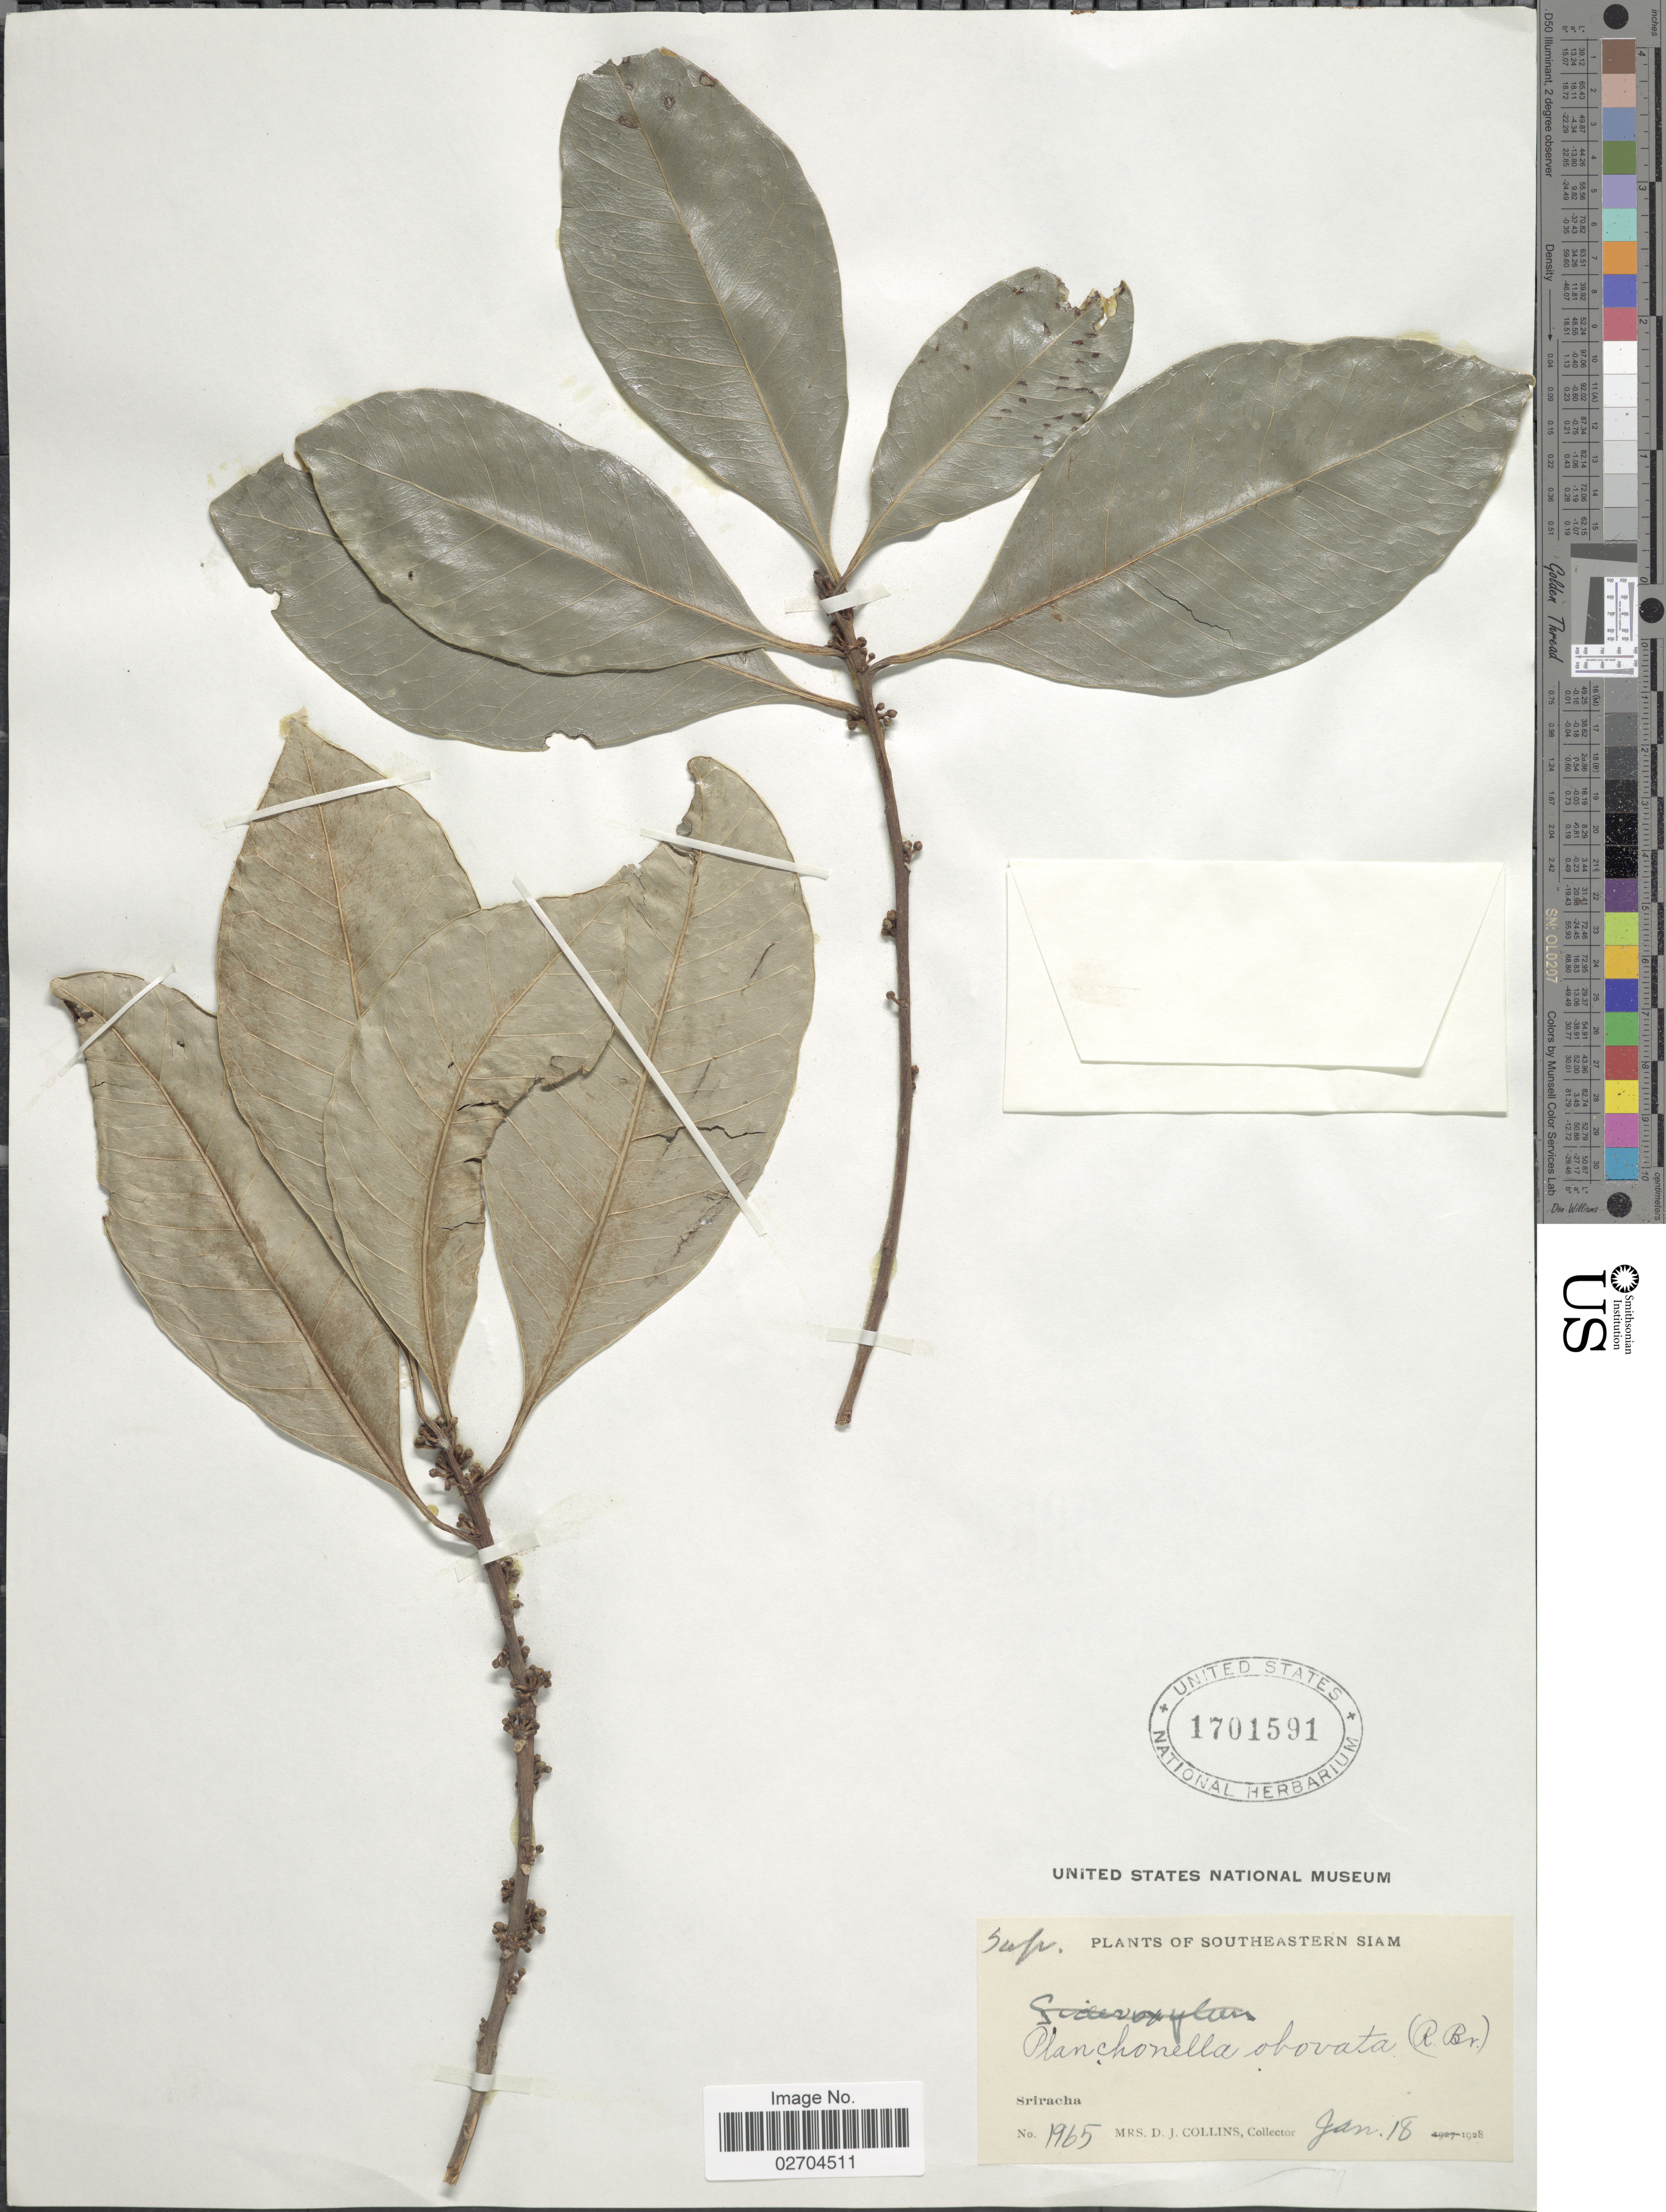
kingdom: Plantae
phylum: Tracheophyta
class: Magnoliopsida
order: Ericales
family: Sapotaceae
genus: Planchonella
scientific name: Planchonella obovata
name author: (R. Br.) Pierre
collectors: J. Collins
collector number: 1965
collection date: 1928-01-18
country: Thailand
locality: Southeastern Siam, Sriracha.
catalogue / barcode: US 1701591